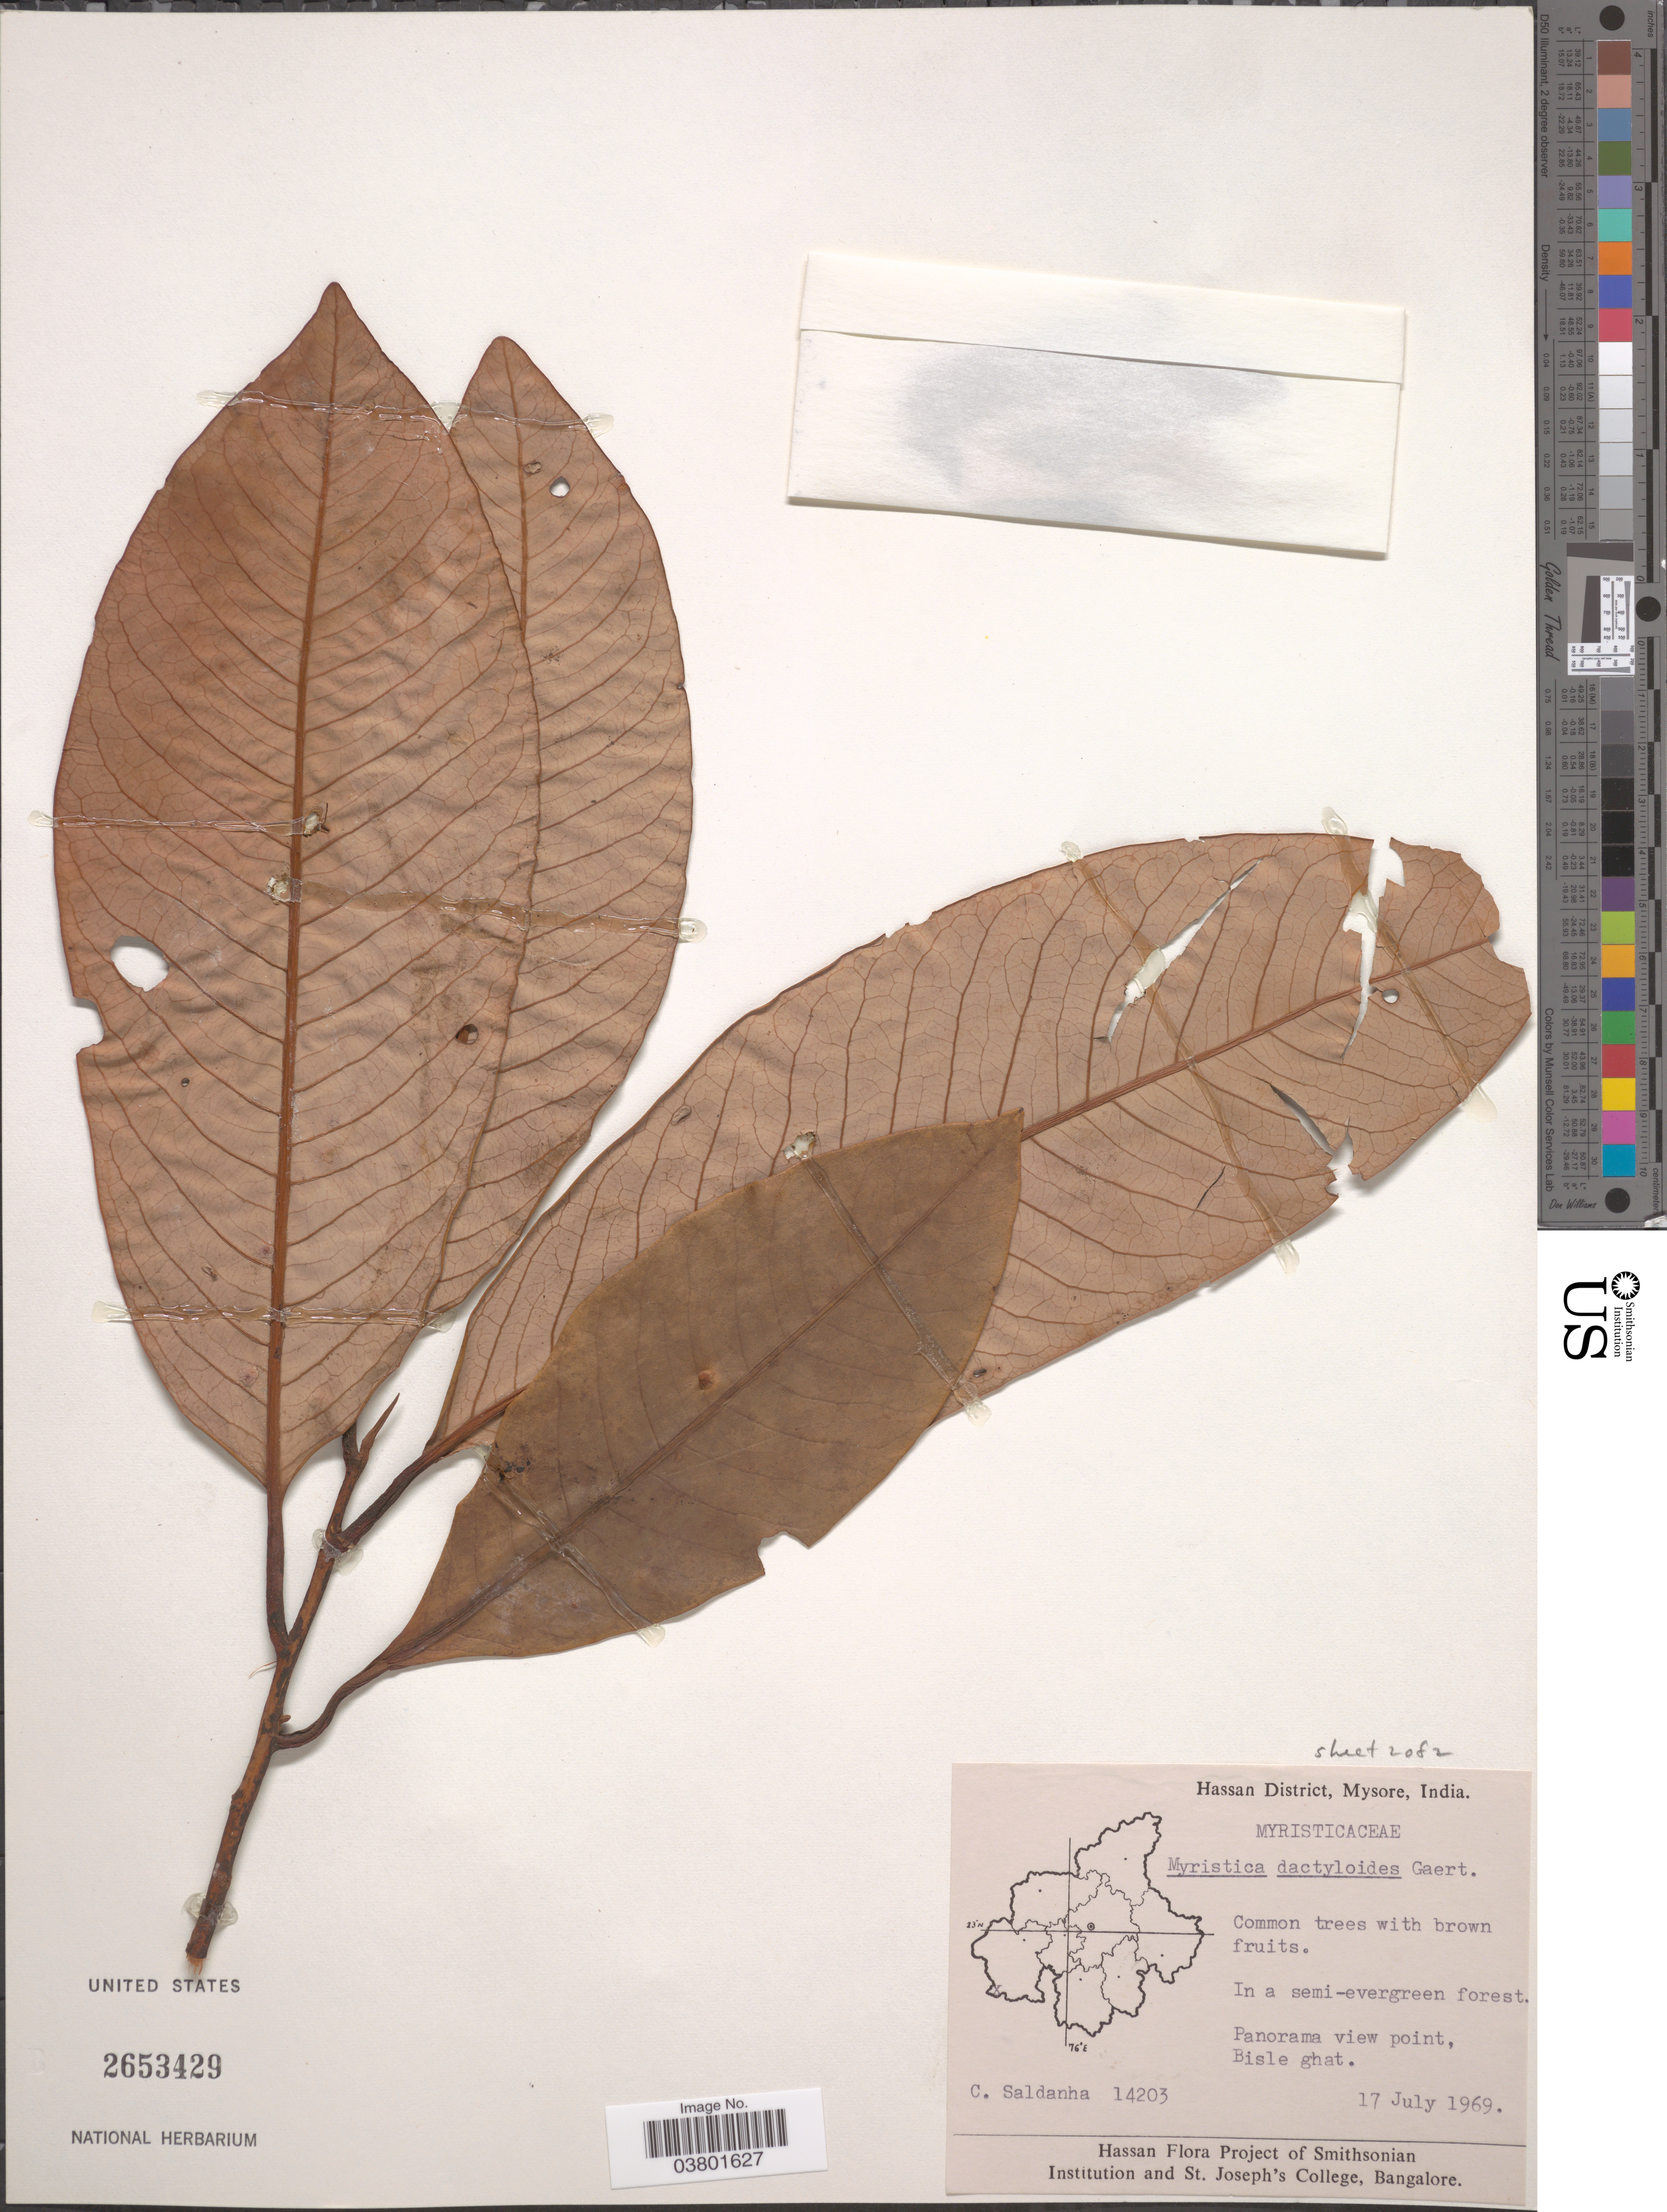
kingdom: Plantae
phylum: Tracheophyta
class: Magnoliopsida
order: Magnoliales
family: Myristicaceae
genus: Myristica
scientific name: Myristica dactyloides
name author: Wall.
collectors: C. Saldanha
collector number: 14203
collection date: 1969-07-17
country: India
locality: Hassan District, Mysore. Panorama view point, Bisle ghat.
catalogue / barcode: US 2653429